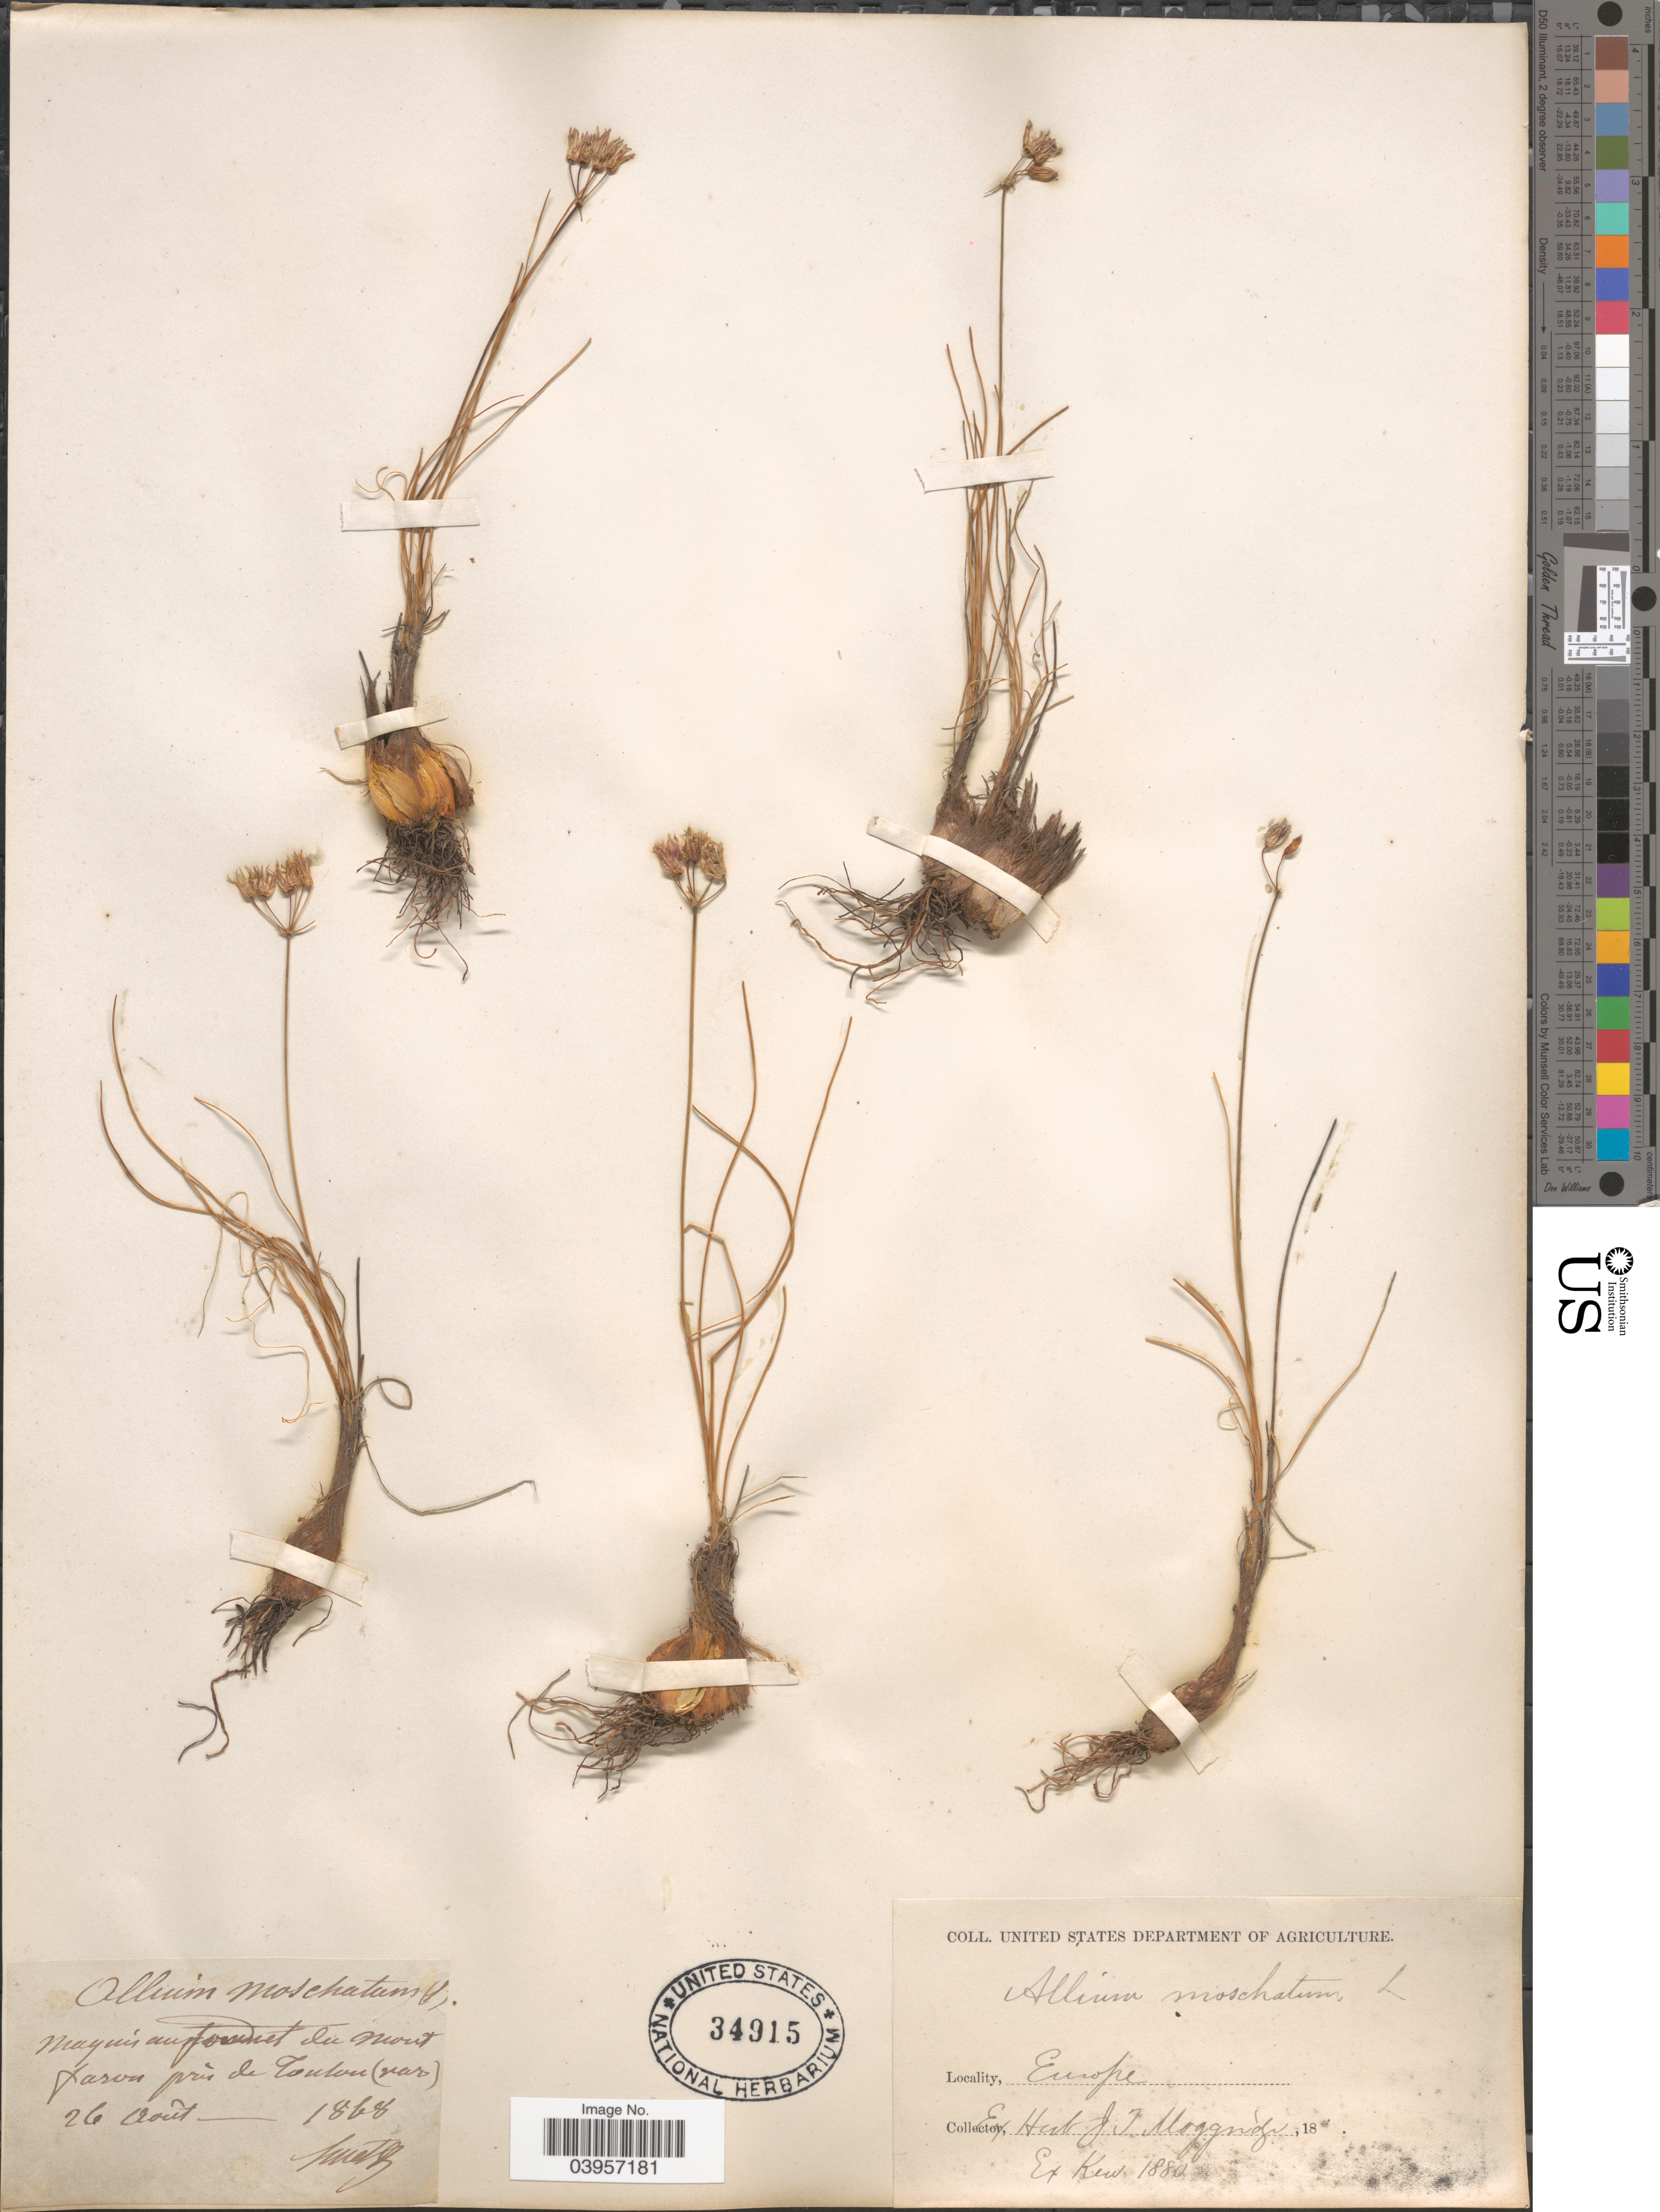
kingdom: Plantae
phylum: Tracheophyta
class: Liliopsida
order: Asparagales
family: Amaryllidaceae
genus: Allium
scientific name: Allium moschatum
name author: L.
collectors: -. Schottz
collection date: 1868-08-26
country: France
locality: Europe. Maquis au forret du mont fason près de Toulon.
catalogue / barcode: US 34915